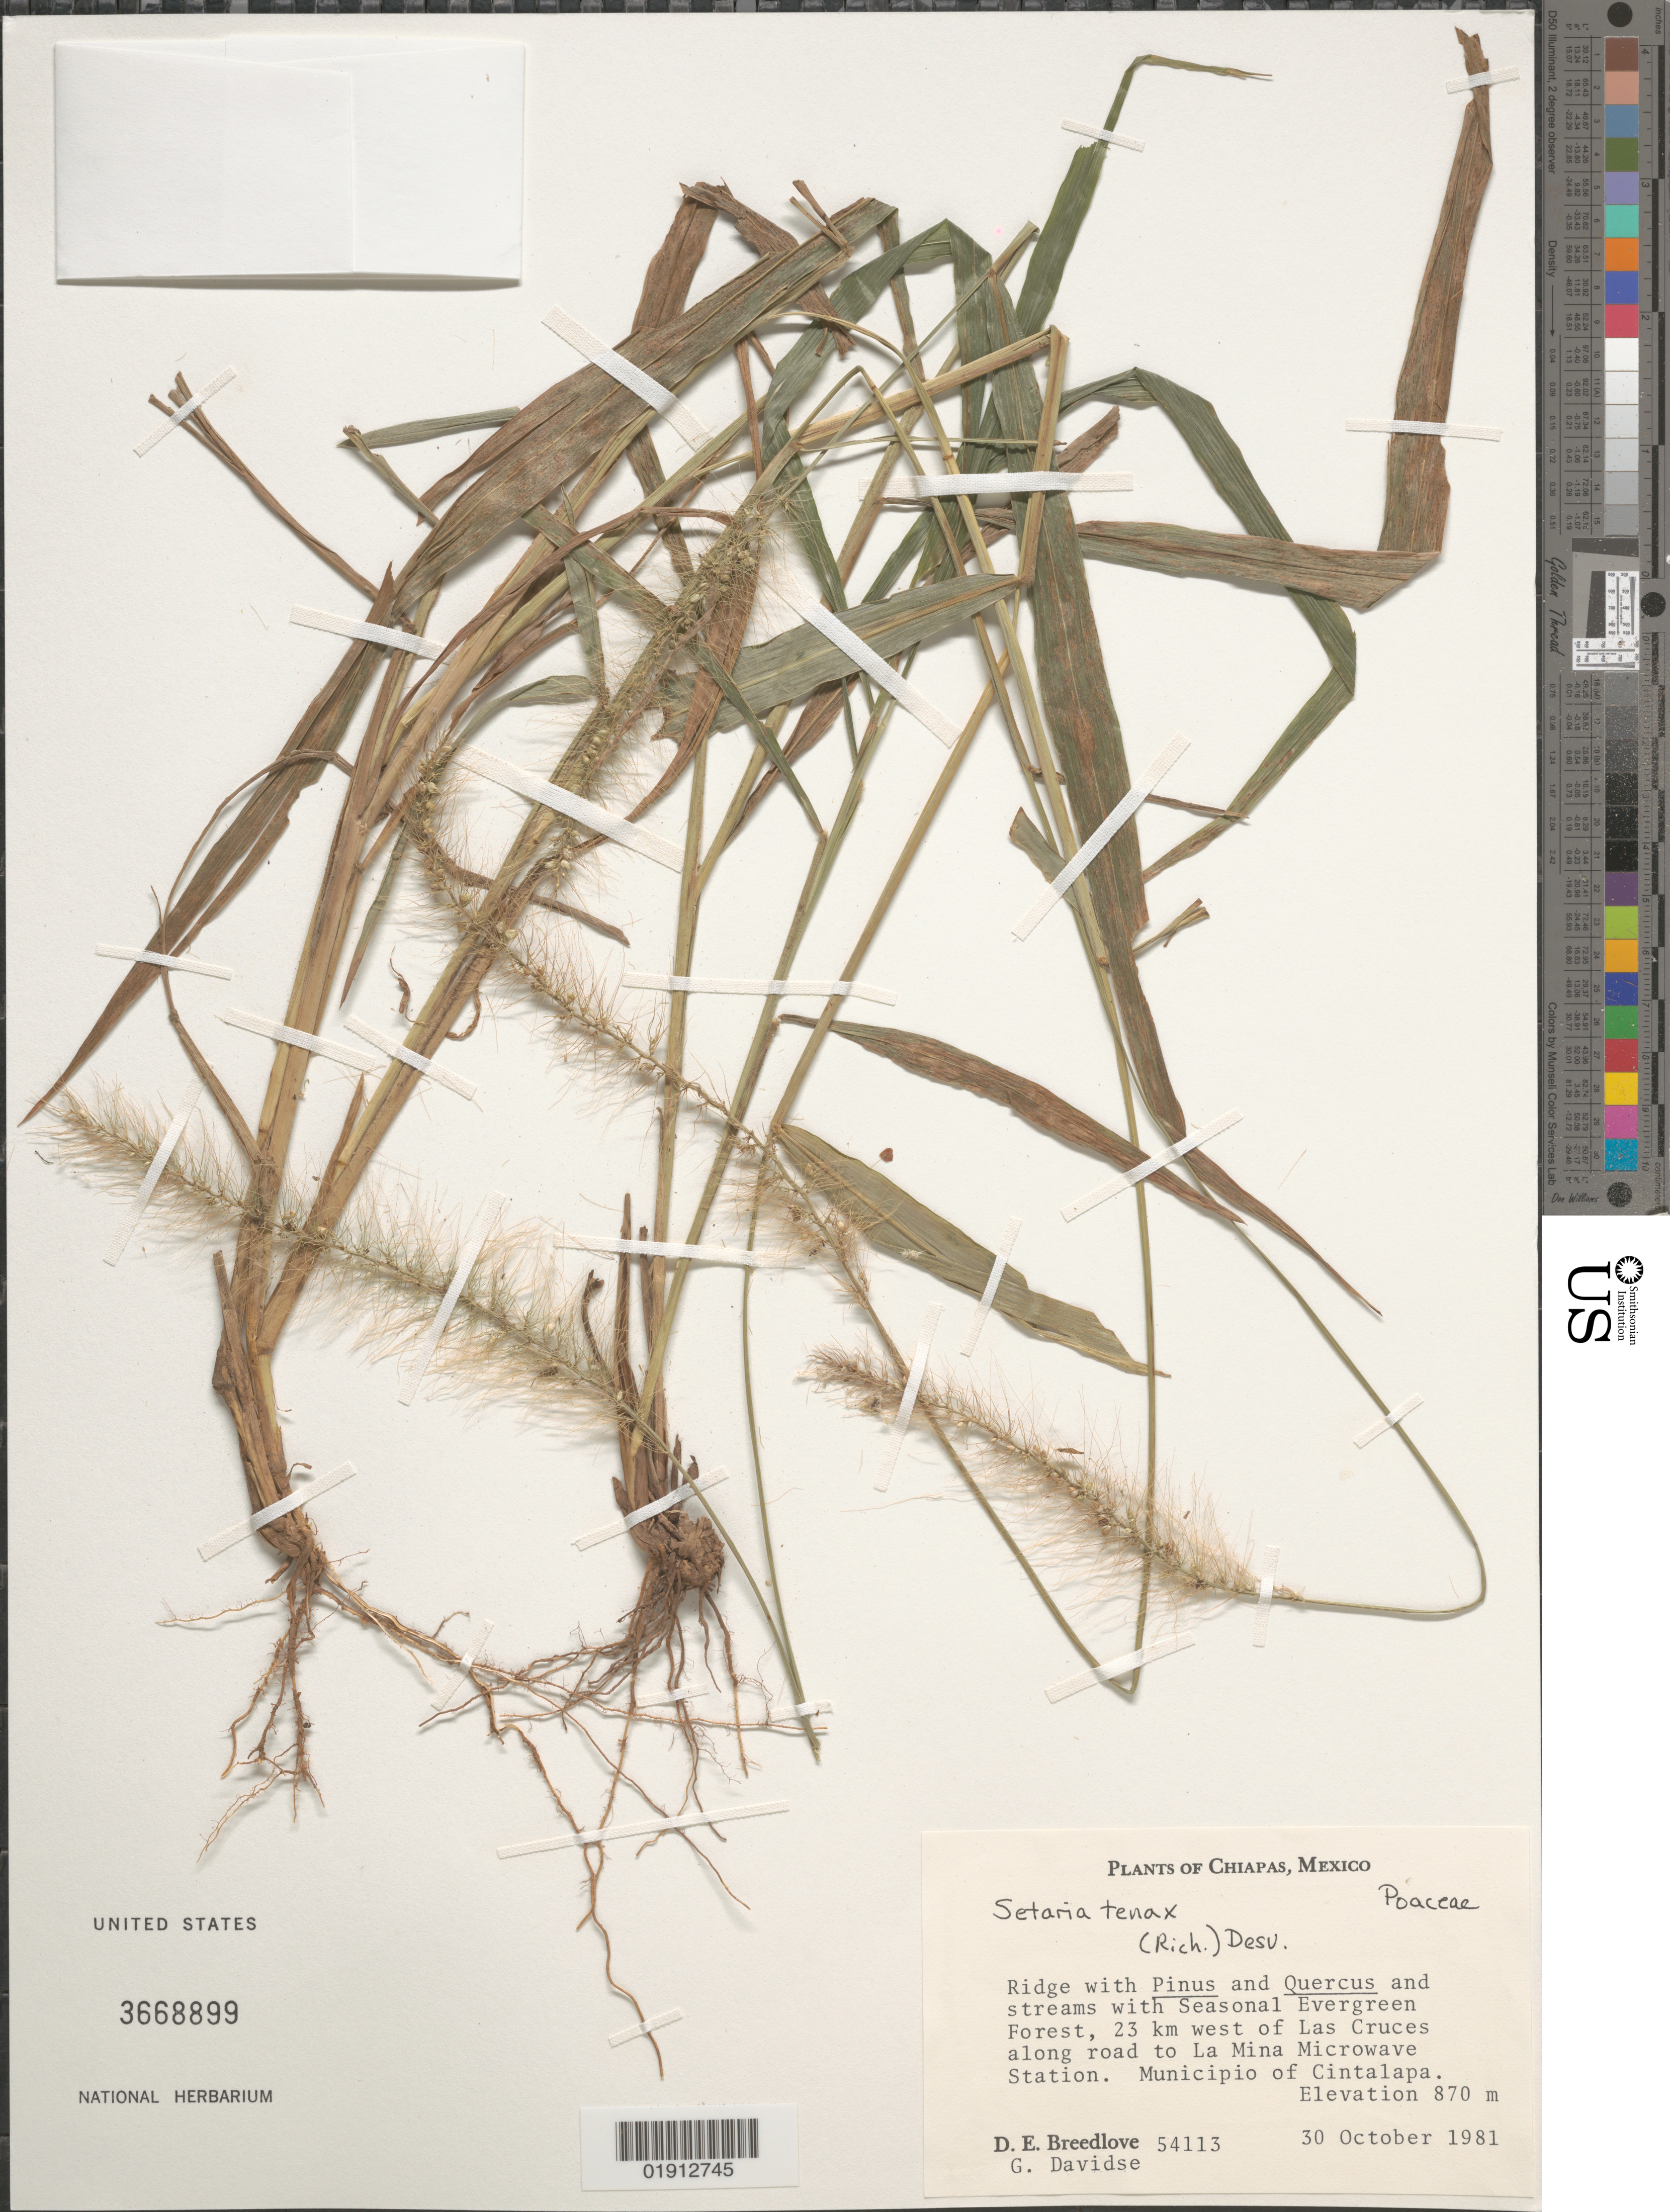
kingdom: Plantae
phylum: Tracheophyta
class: Liliopsida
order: Poales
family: Poaceae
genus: Setaria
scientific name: Setaria tenax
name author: (Rich.) Desv.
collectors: D. E. Breedlove & G. Davidse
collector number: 54113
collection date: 1981-10-30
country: Mexico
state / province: Chiapas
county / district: Cintalapa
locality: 23 km west of Las Cruces along road to La Mina Microwave Station, Municipio of Cintalapa.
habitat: Ridge with Pinus and Quercus and streams with Seasonal Evergreen Forest.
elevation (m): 870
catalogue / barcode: US 3668899